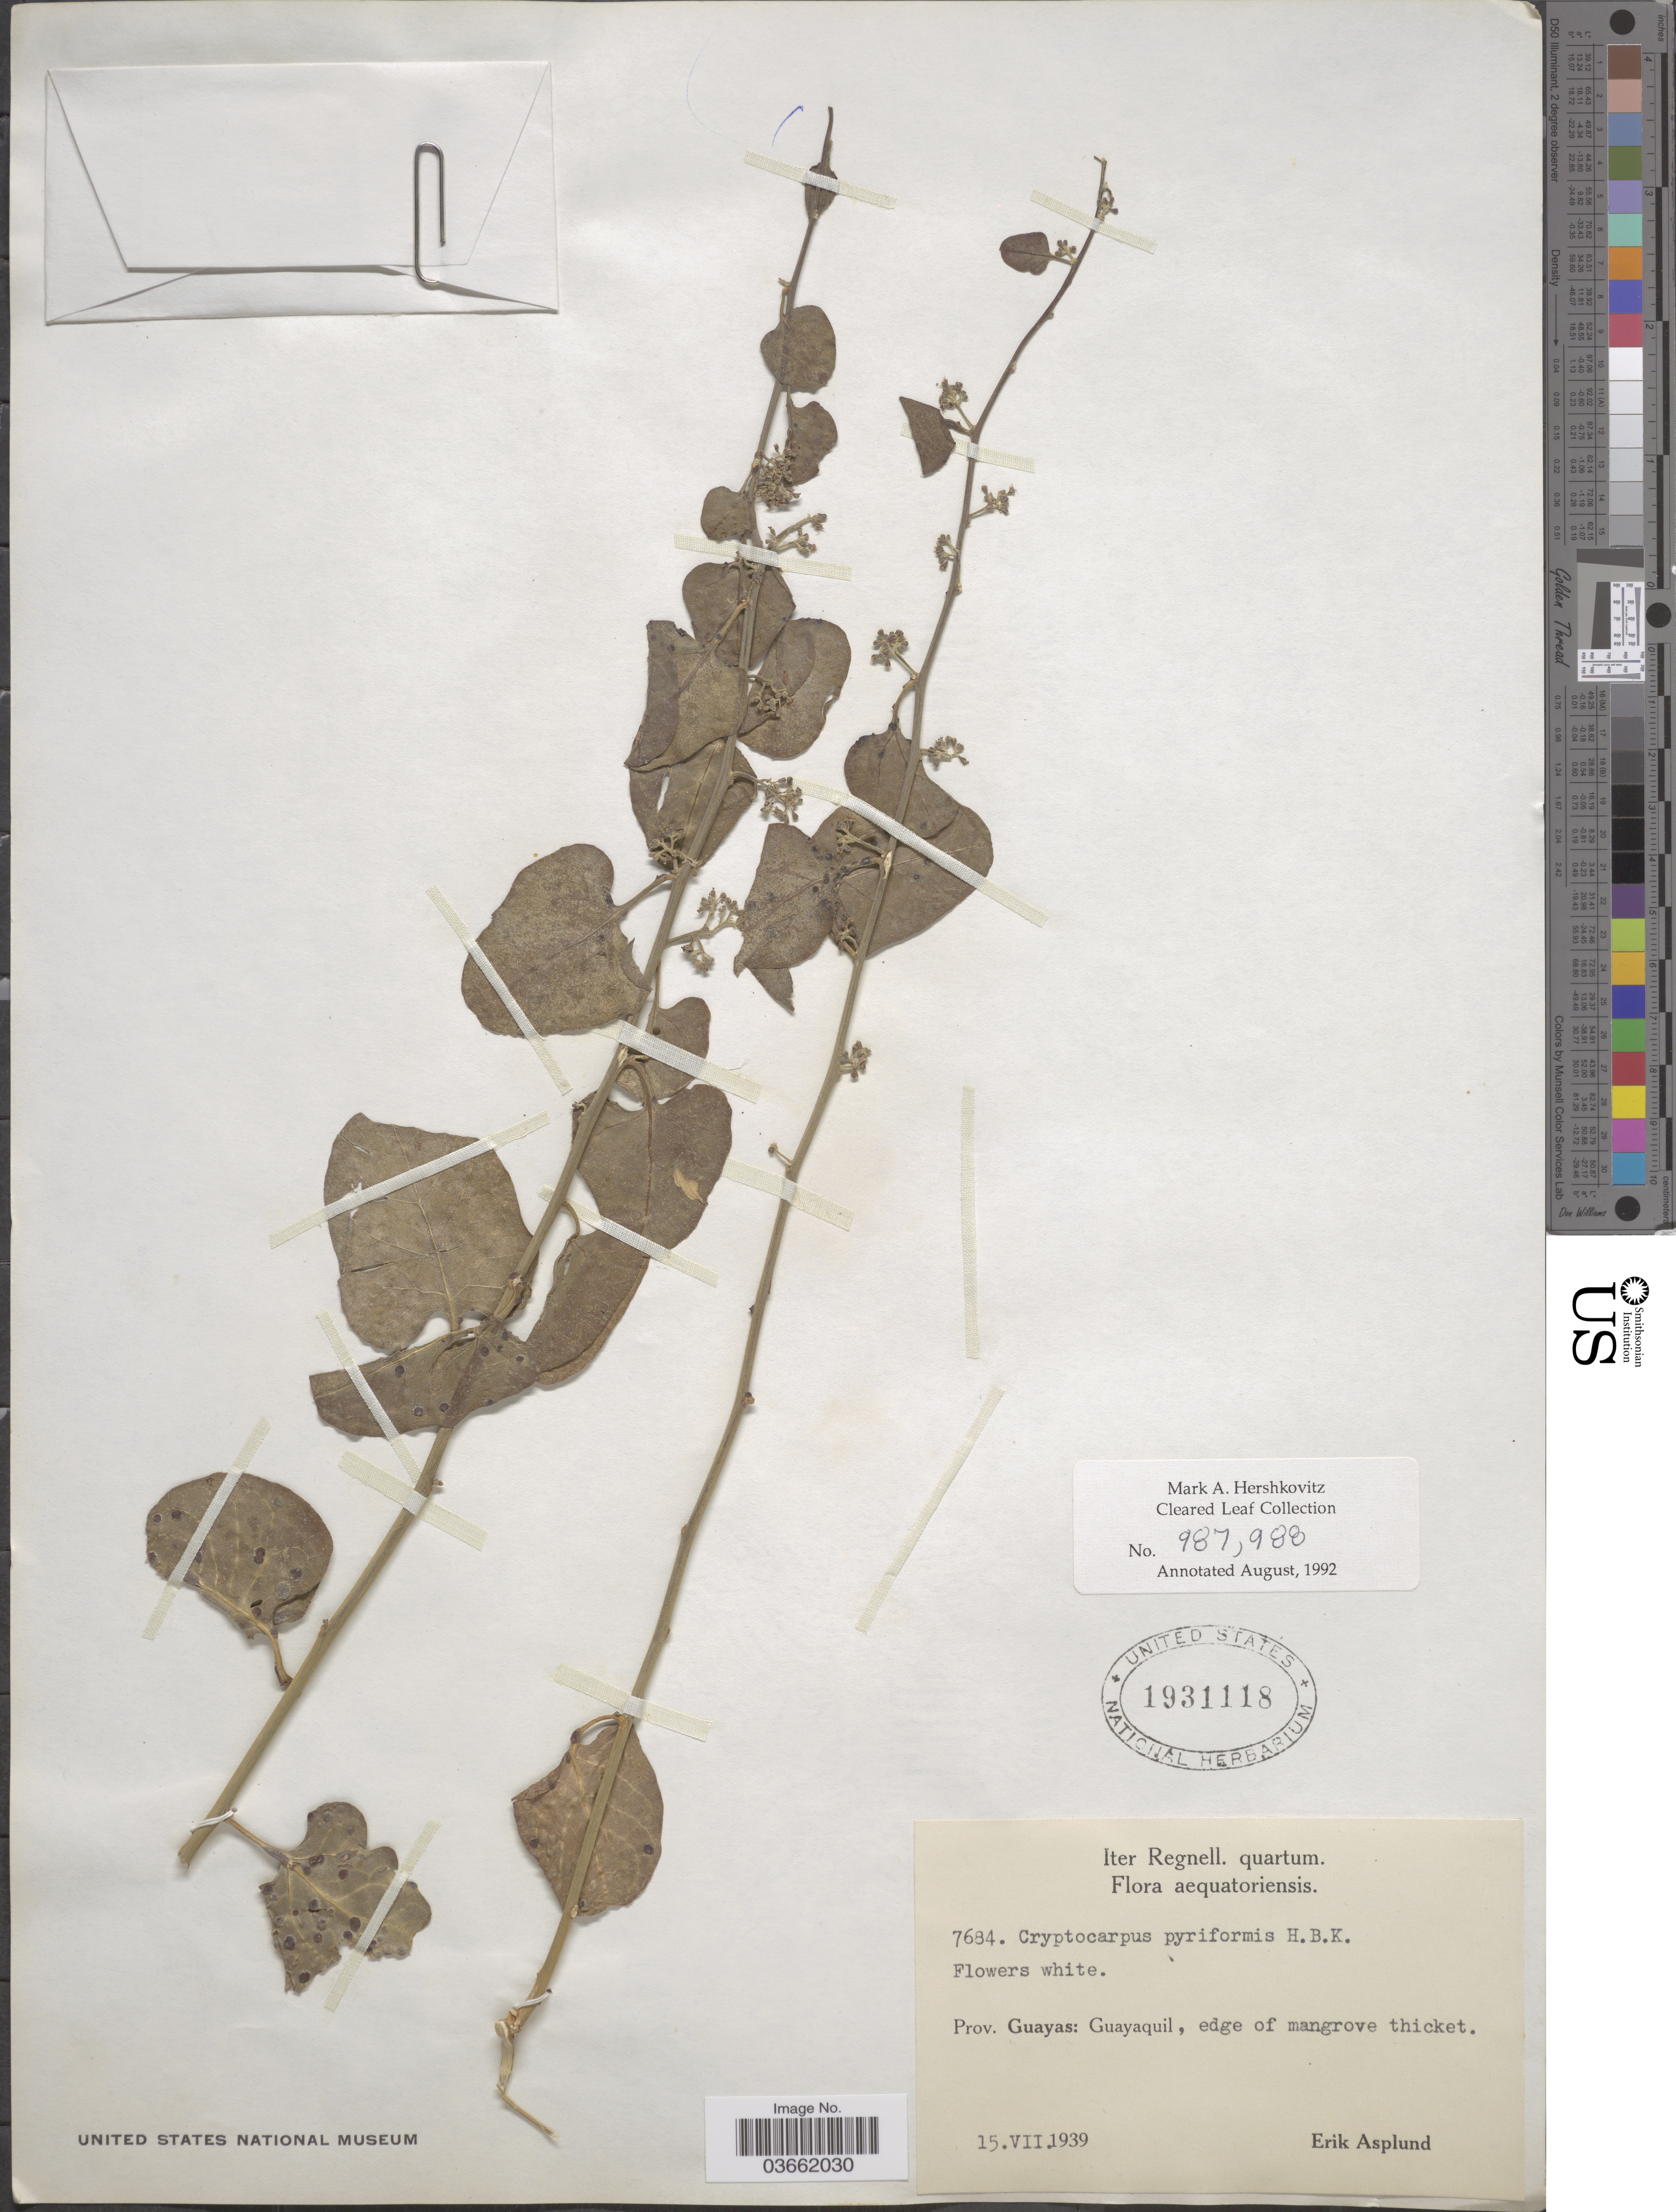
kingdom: Plantae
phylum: Tracheophyta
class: Magnoliopsida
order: Caryophyllales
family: Nyctaginaceae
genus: Cryptocarpus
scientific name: Cryptocarpus pyriformis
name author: Kunth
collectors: E. Asplund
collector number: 7684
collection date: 1939-07-15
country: Ecuador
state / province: Guayas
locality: Guayaquil, edge of mangrove thicket.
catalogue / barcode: US 1931118